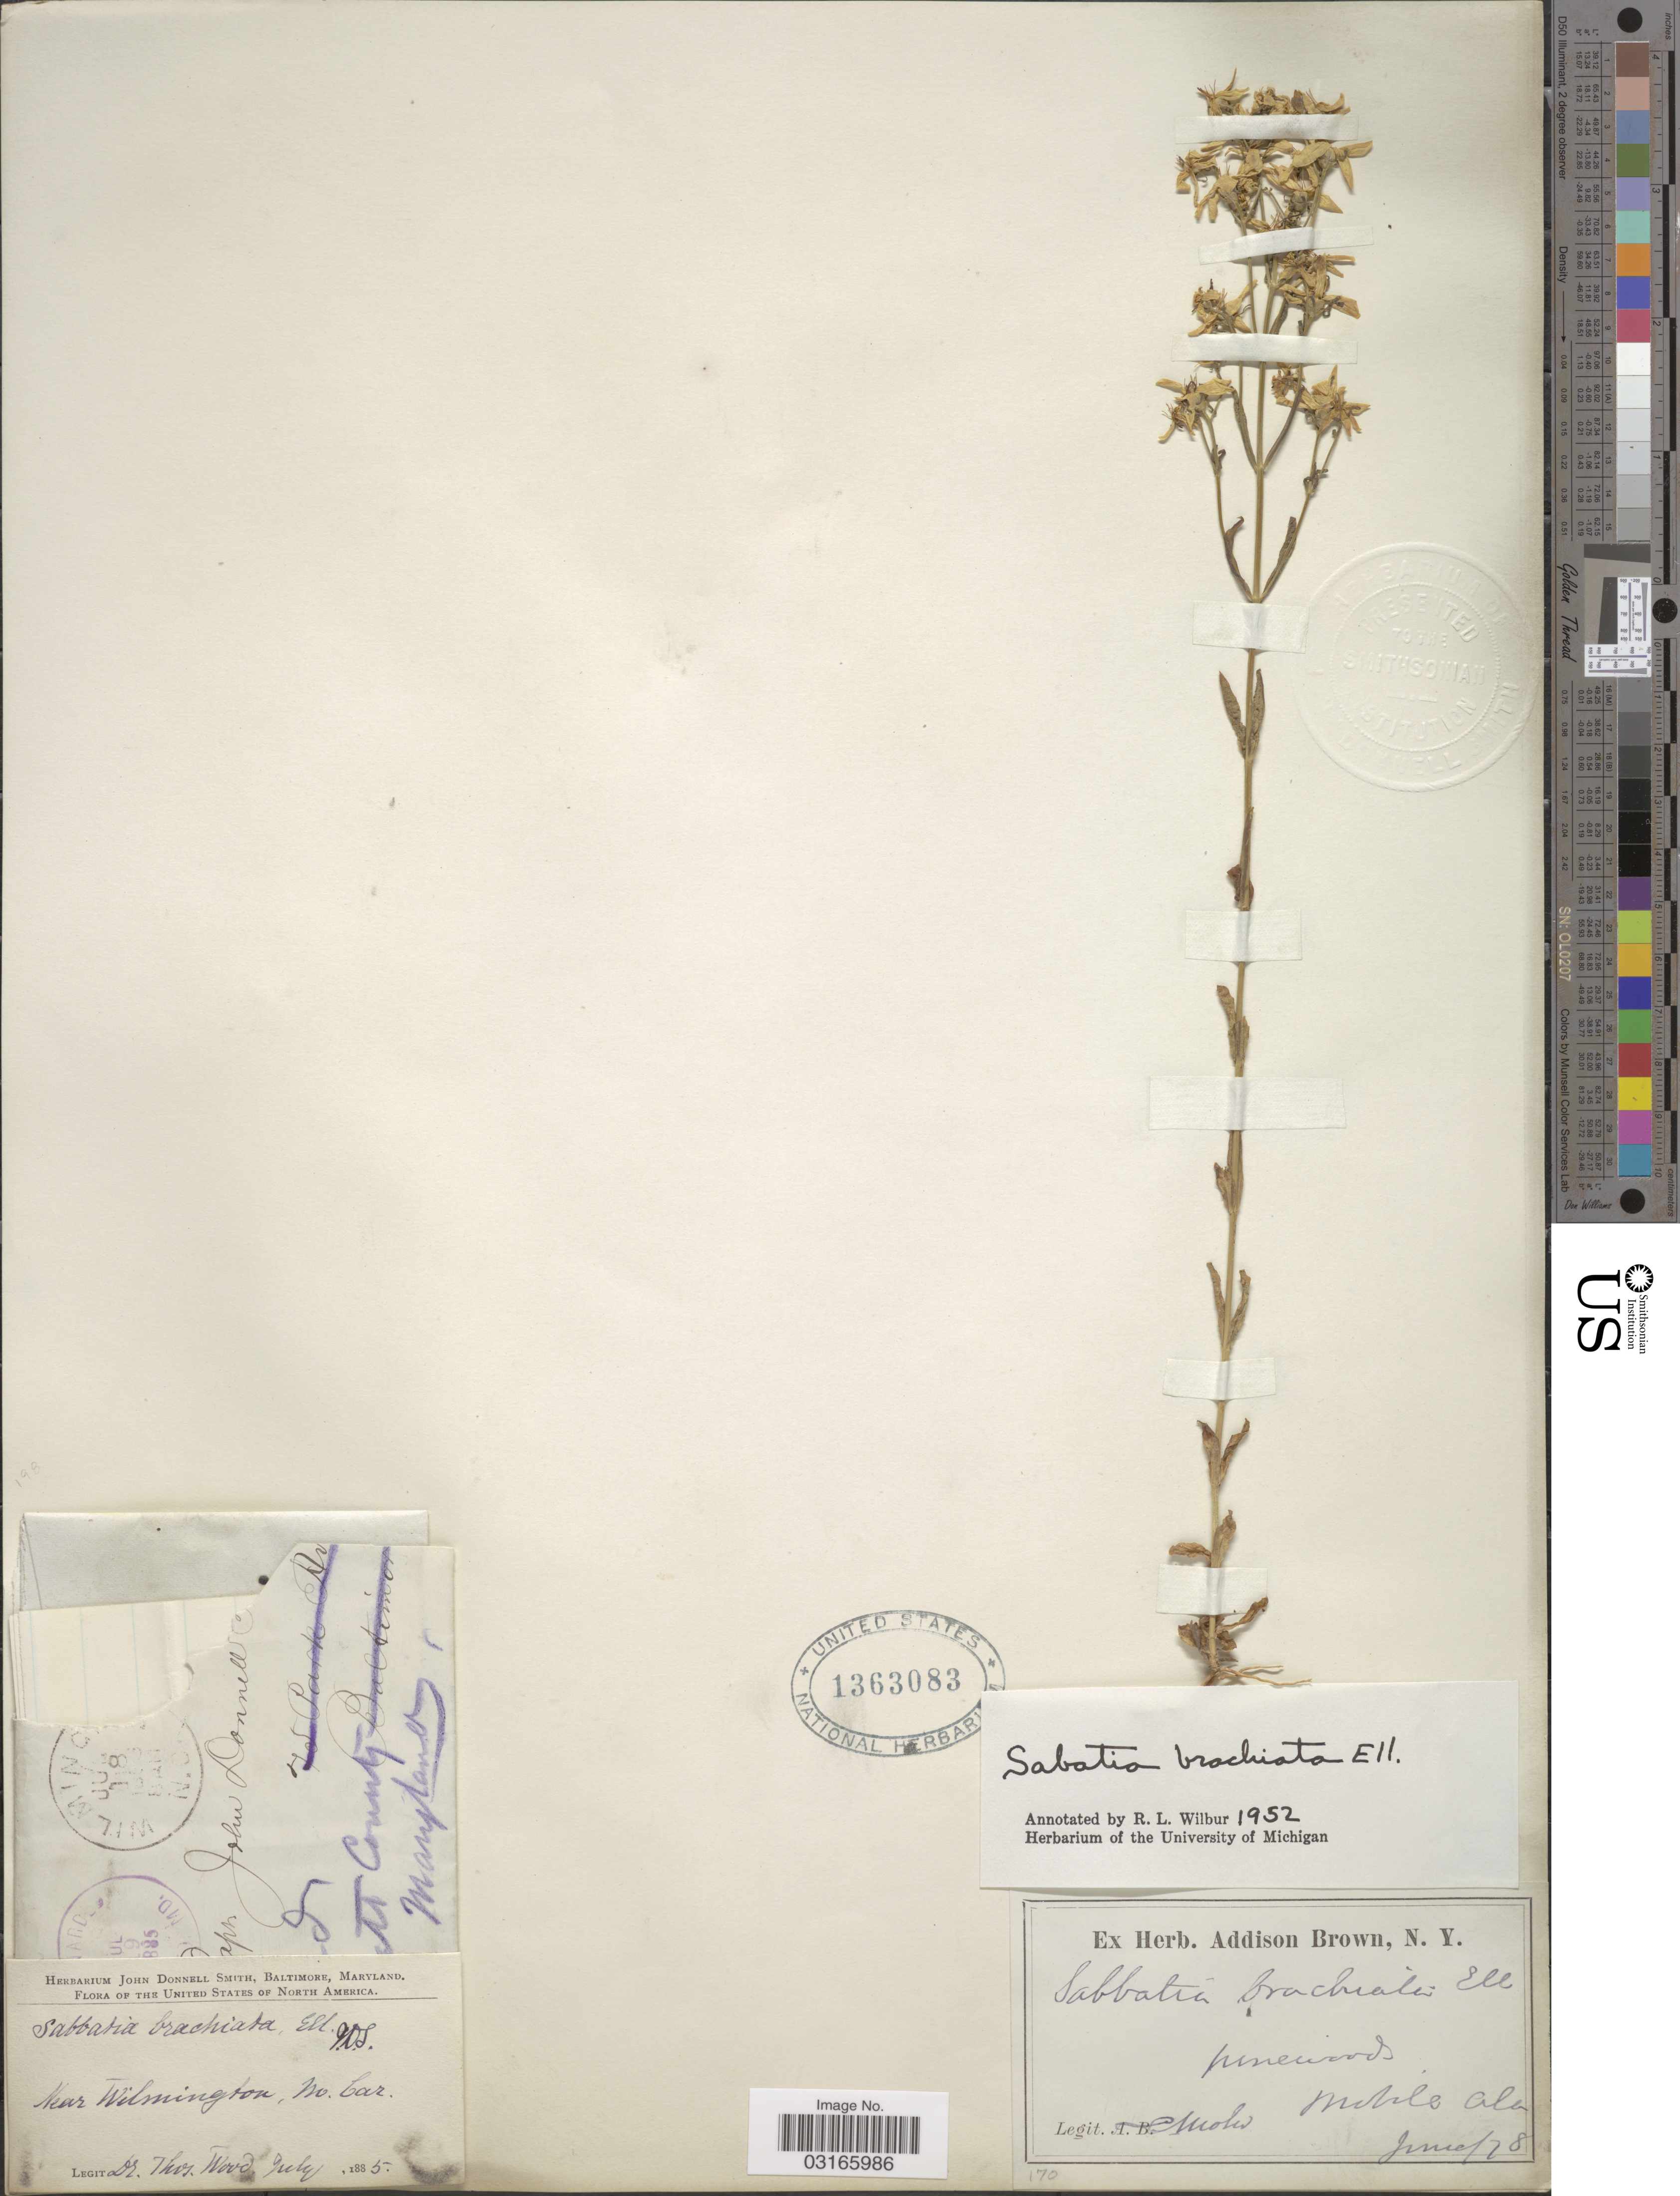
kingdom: Plantae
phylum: Tracheophyta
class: Magnoliopsida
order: Gentianales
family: Gentianaceae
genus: Sabatia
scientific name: Sabatia brachiata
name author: Elliott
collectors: T. F. Wood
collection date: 1885-07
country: United States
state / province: North Carolina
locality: Near Wilmington, No. Car.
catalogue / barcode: US 1363083